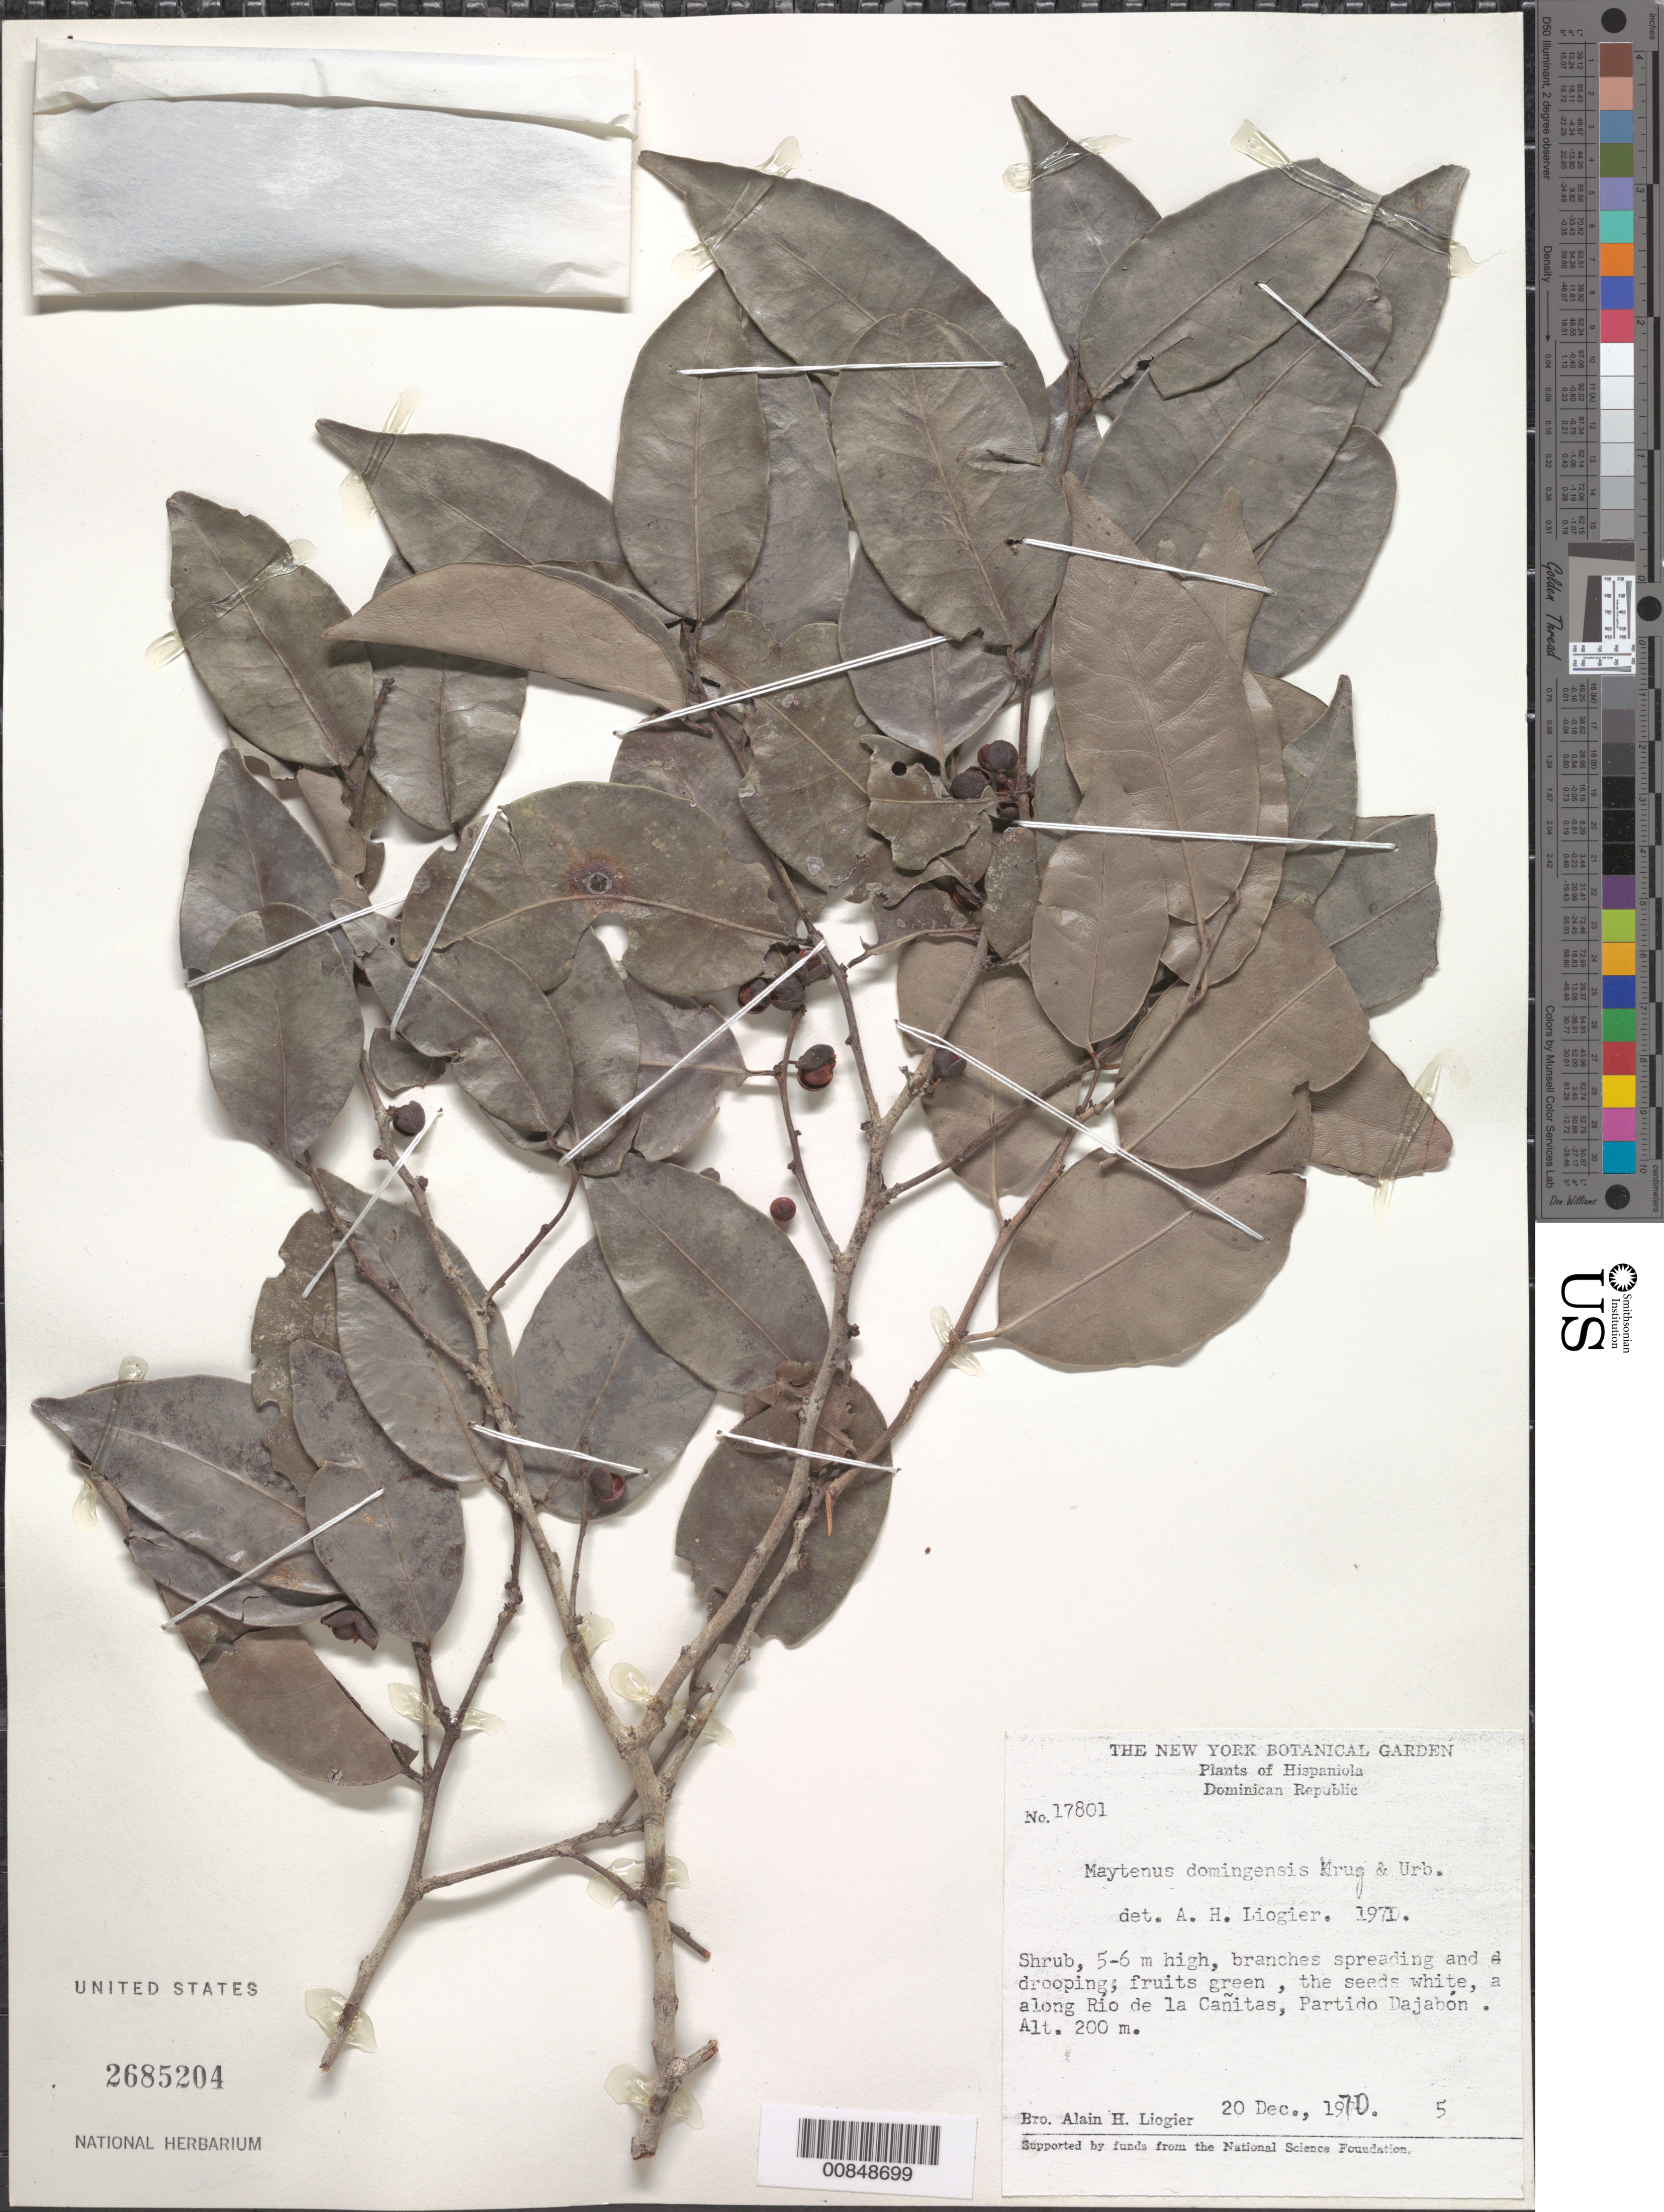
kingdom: Plantae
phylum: Tracheophyta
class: Magnoliopsida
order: Celastrales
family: Celastraceae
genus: Maytenus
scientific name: Maytenus domingensis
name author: Krug & Urb.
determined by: Liogier, Alain H.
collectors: A. H. Liogier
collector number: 17801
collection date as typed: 20 Dec 1970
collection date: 1970-12-20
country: Dominican Republic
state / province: Dajabon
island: Hispaniola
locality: Along Rio de la Cañitas, Partido Dajabon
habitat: Along rio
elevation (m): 200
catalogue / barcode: US 2685204